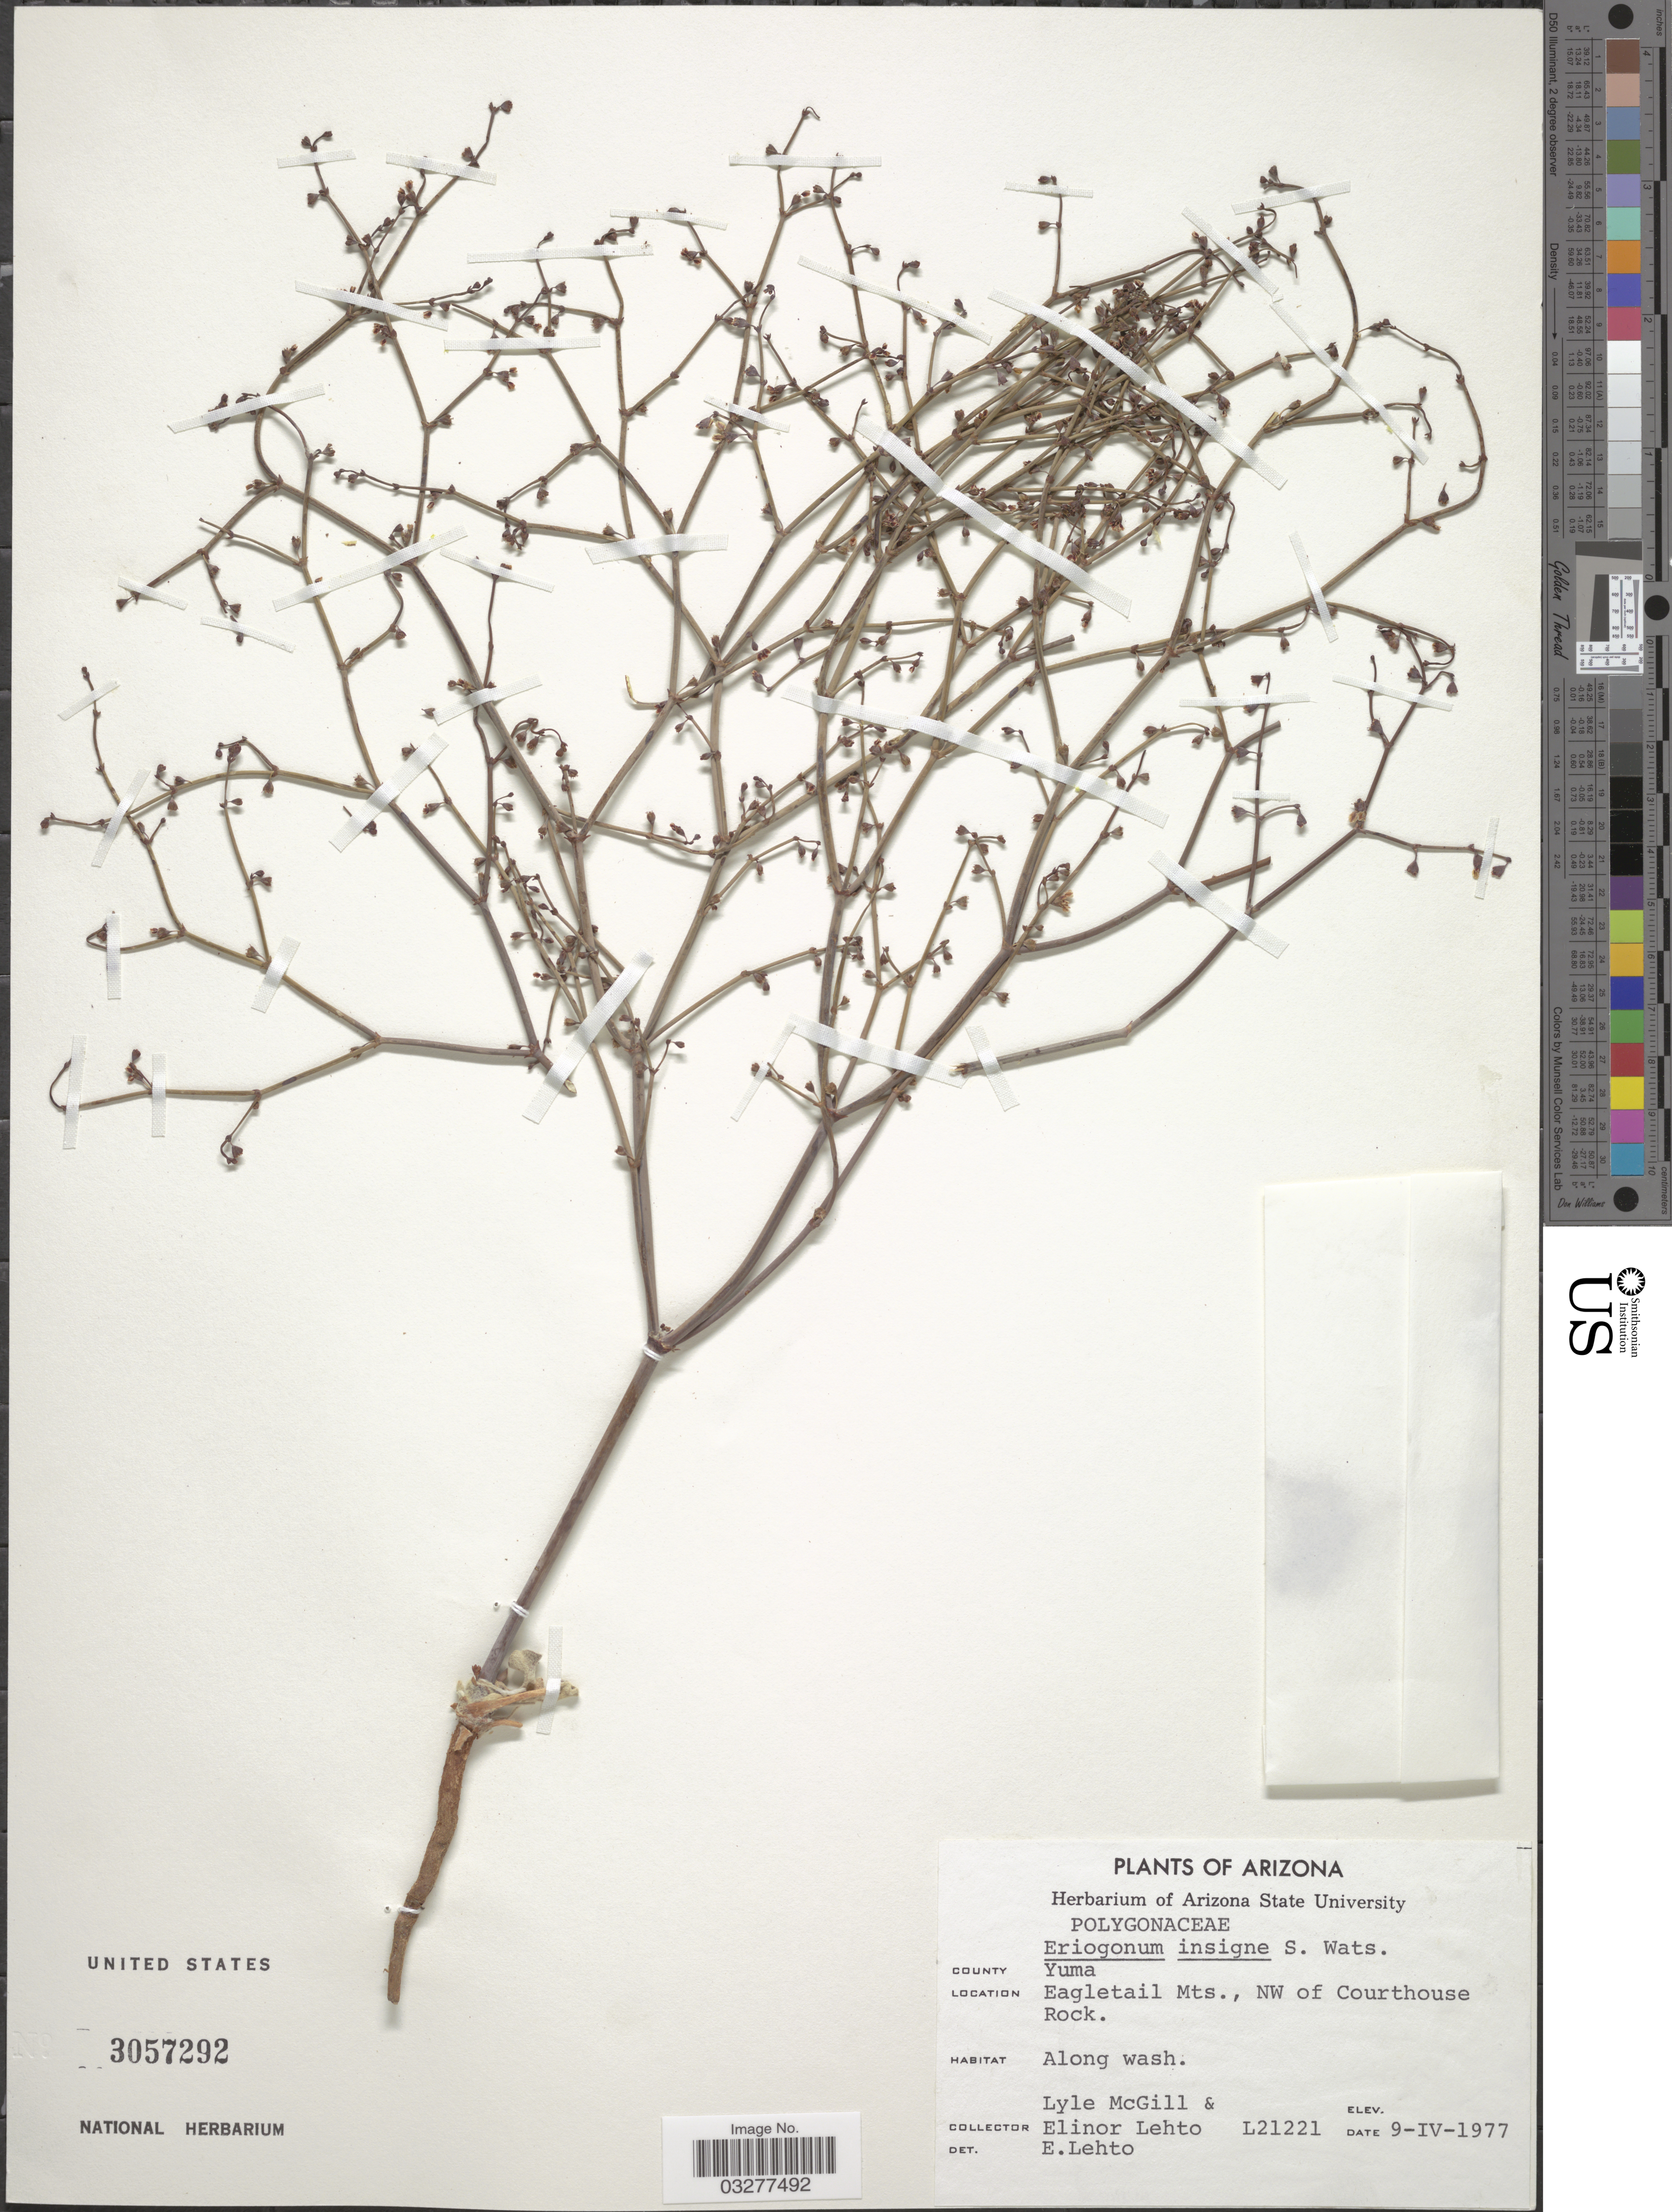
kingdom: Plantae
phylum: Tracheophyta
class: Magnoliopsida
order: Caryophyllales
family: Polygonaceae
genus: Eriogonum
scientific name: Eriogonum insigne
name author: S. Watson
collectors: L. McGill, E. Lehto & E. Lehto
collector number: L21221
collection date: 1977-04-09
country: United States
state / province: Arizona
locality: County Yuma, Eagletail Mts., NW of Courthouse Rock.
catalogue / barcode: US 3057292